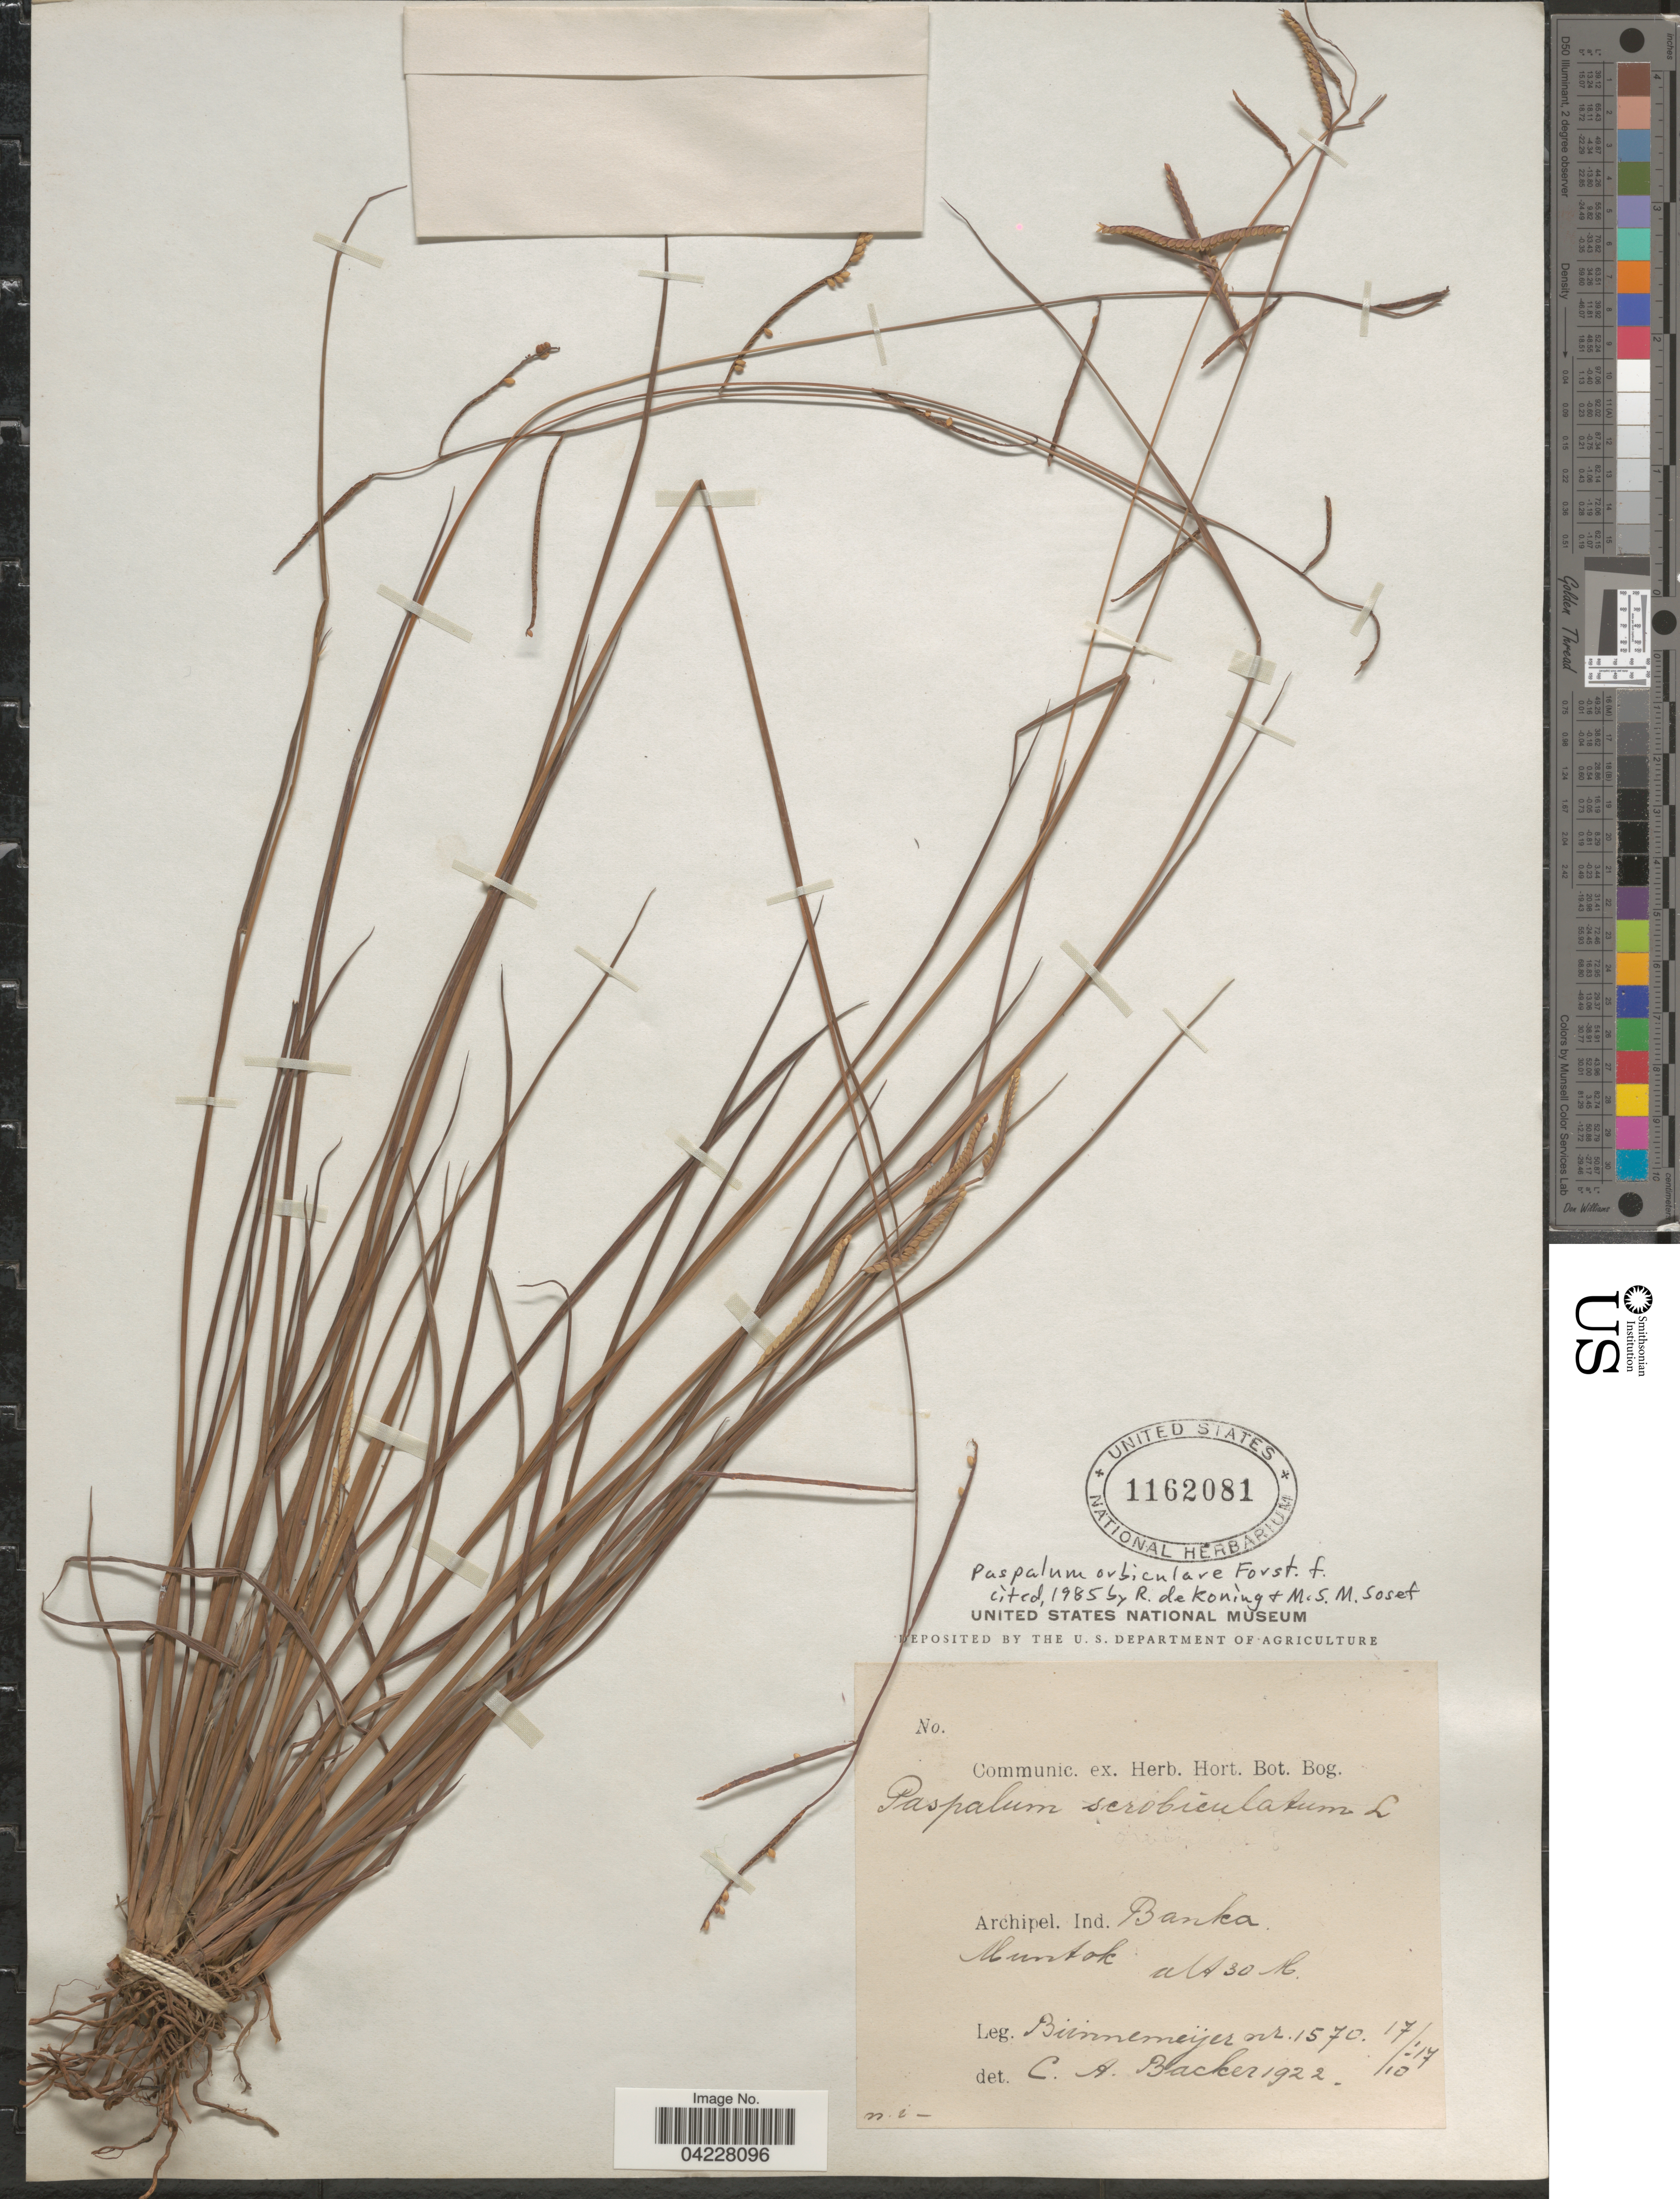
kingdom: Plantae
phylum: Tracheophyta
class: Liliopsida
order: Poales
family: Poaceae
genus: Paspalum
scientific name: Paspalum orbiculare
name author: G. Forst.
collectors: -. Bunnemeijer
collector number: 1570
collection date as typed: Transcribed d/m/y: 17/10/17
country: Indonesia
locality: Archipel. Ind. Banka. Muntok.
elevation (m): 30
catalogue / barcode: US 1162081